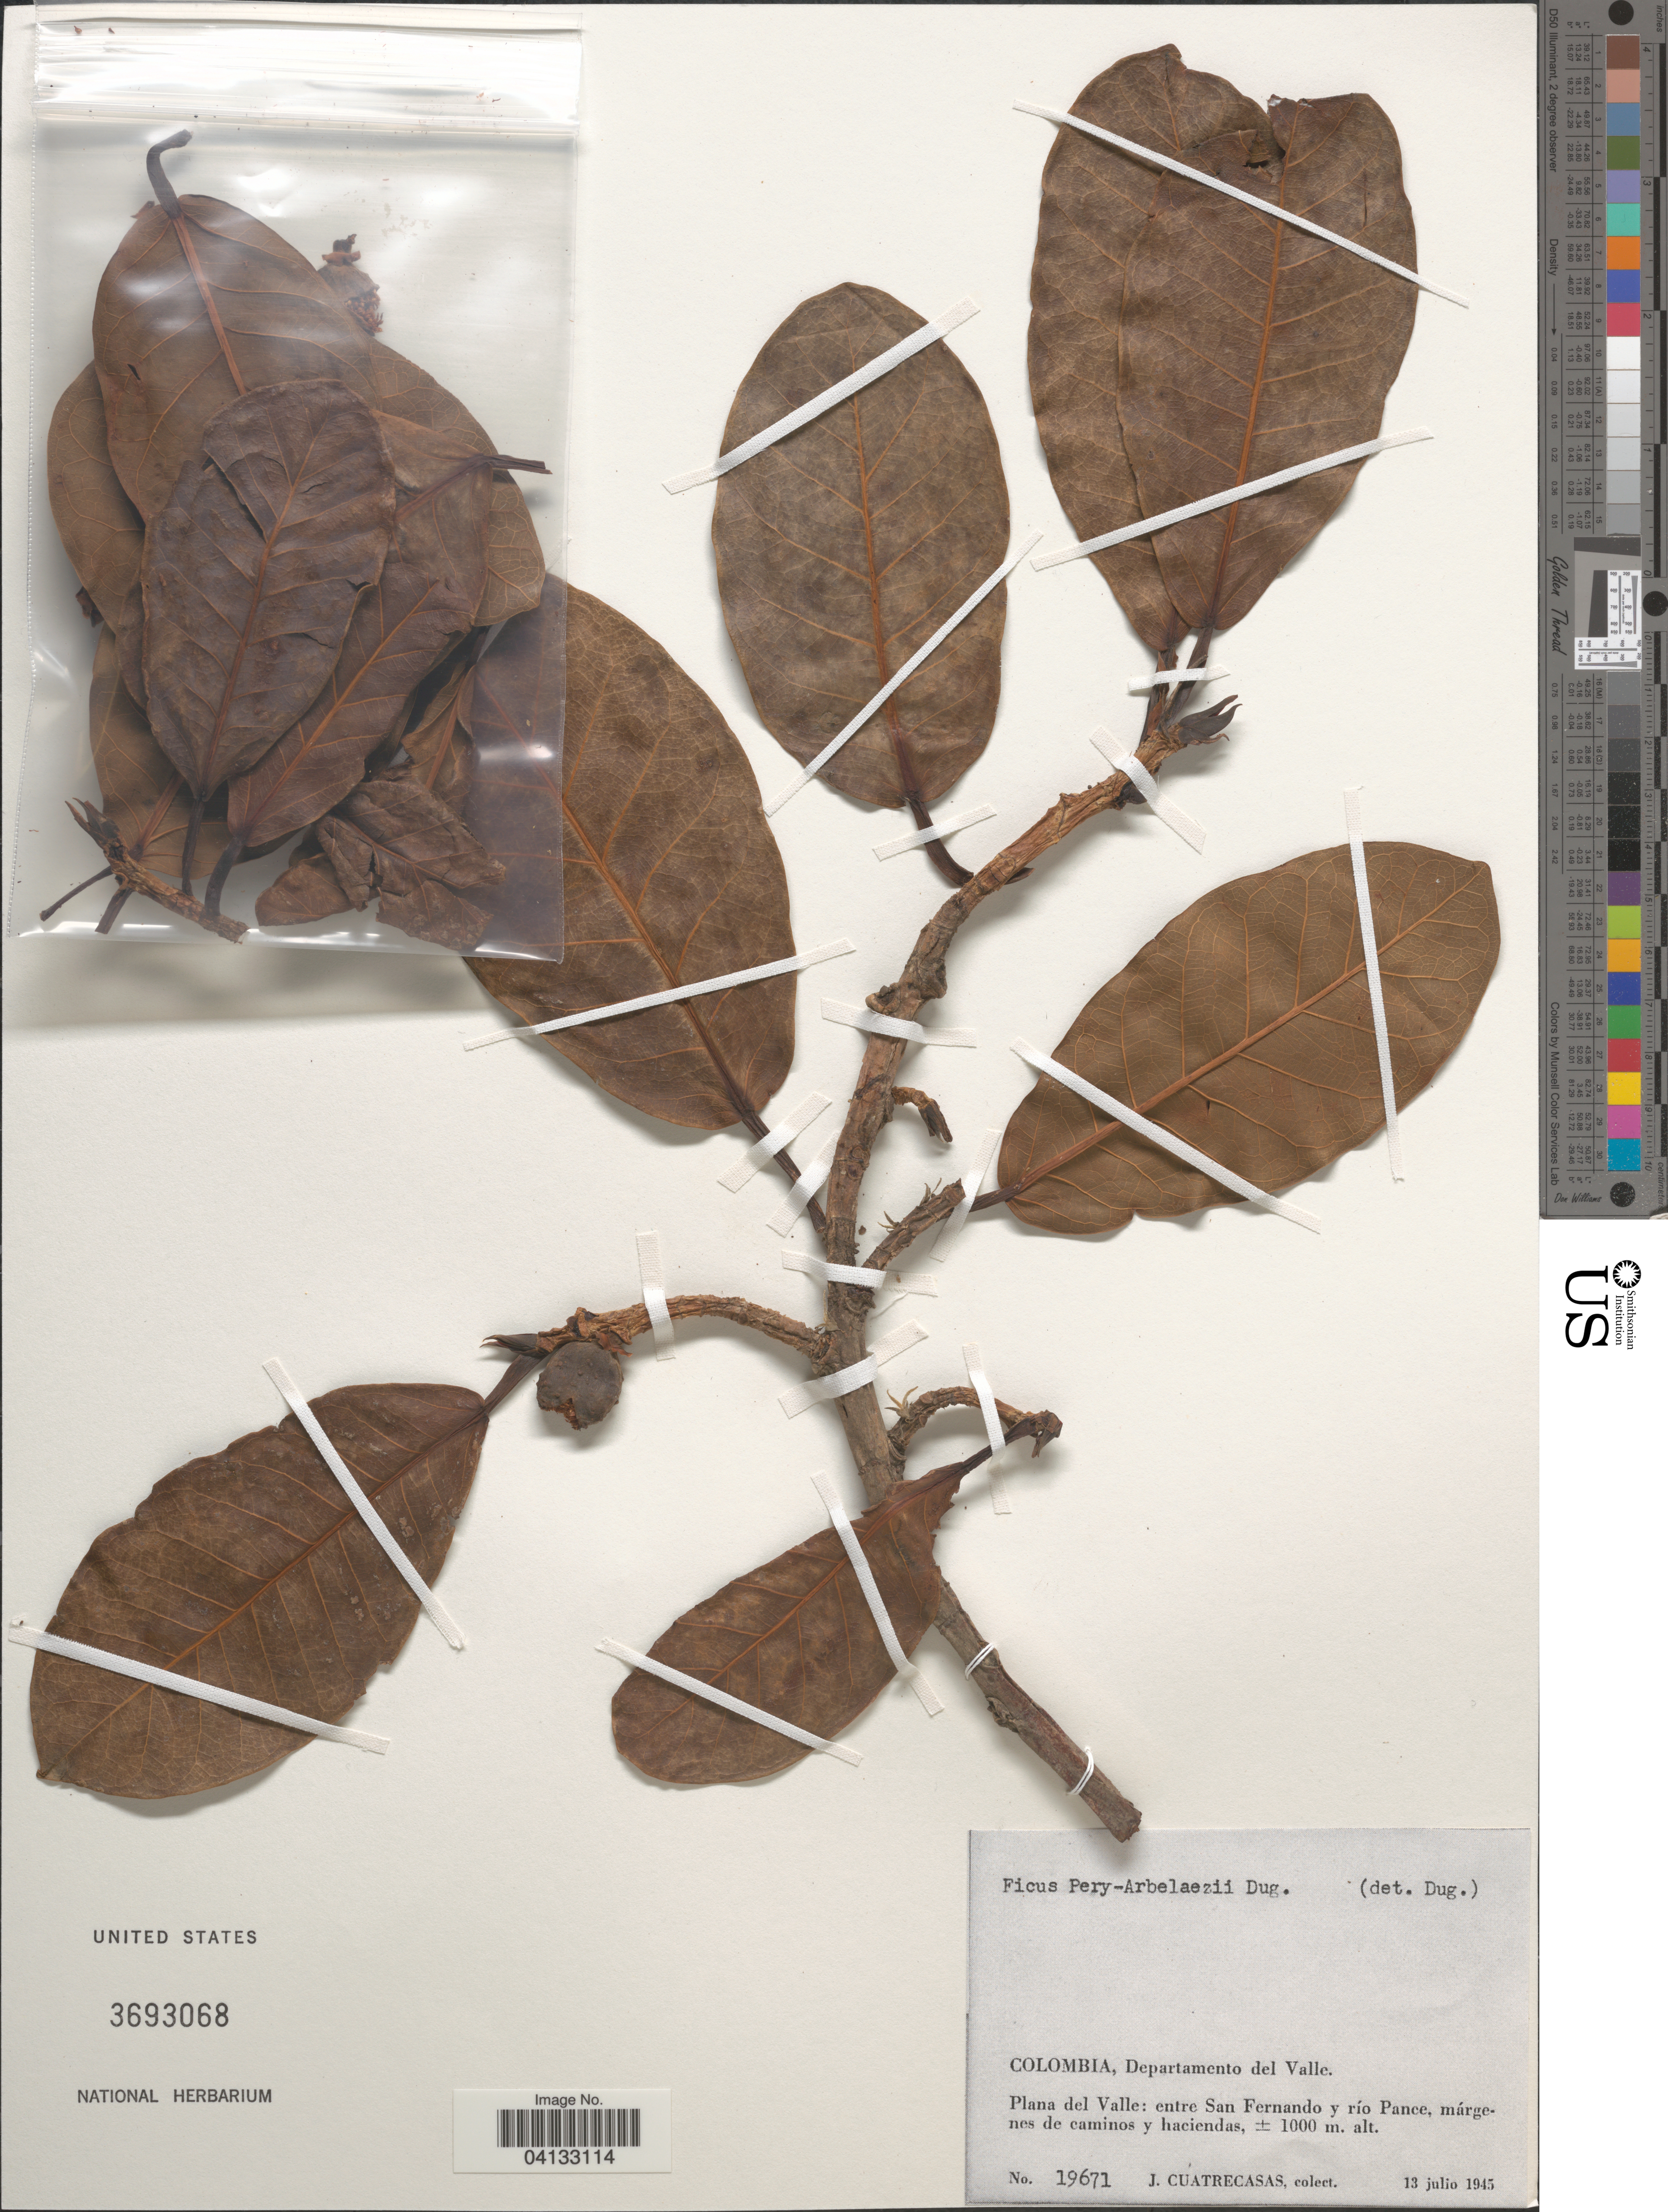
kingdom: Plantae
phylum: Tracheophyta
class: Magnoliopsida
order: Rosales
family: Moraceae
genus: Ficus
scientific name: Ficus perez-arbelaezii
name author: Dugand G.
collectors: J. Cuatrecasas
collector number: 19671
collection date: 1945-07-13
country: Colombia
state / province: Valle del Cauca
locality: Departamento del Valle. Plana del Valle: entre San Fernando y río Pance, márgenes de caminos y haciendas.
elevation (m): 1000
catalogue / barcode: US 3693068